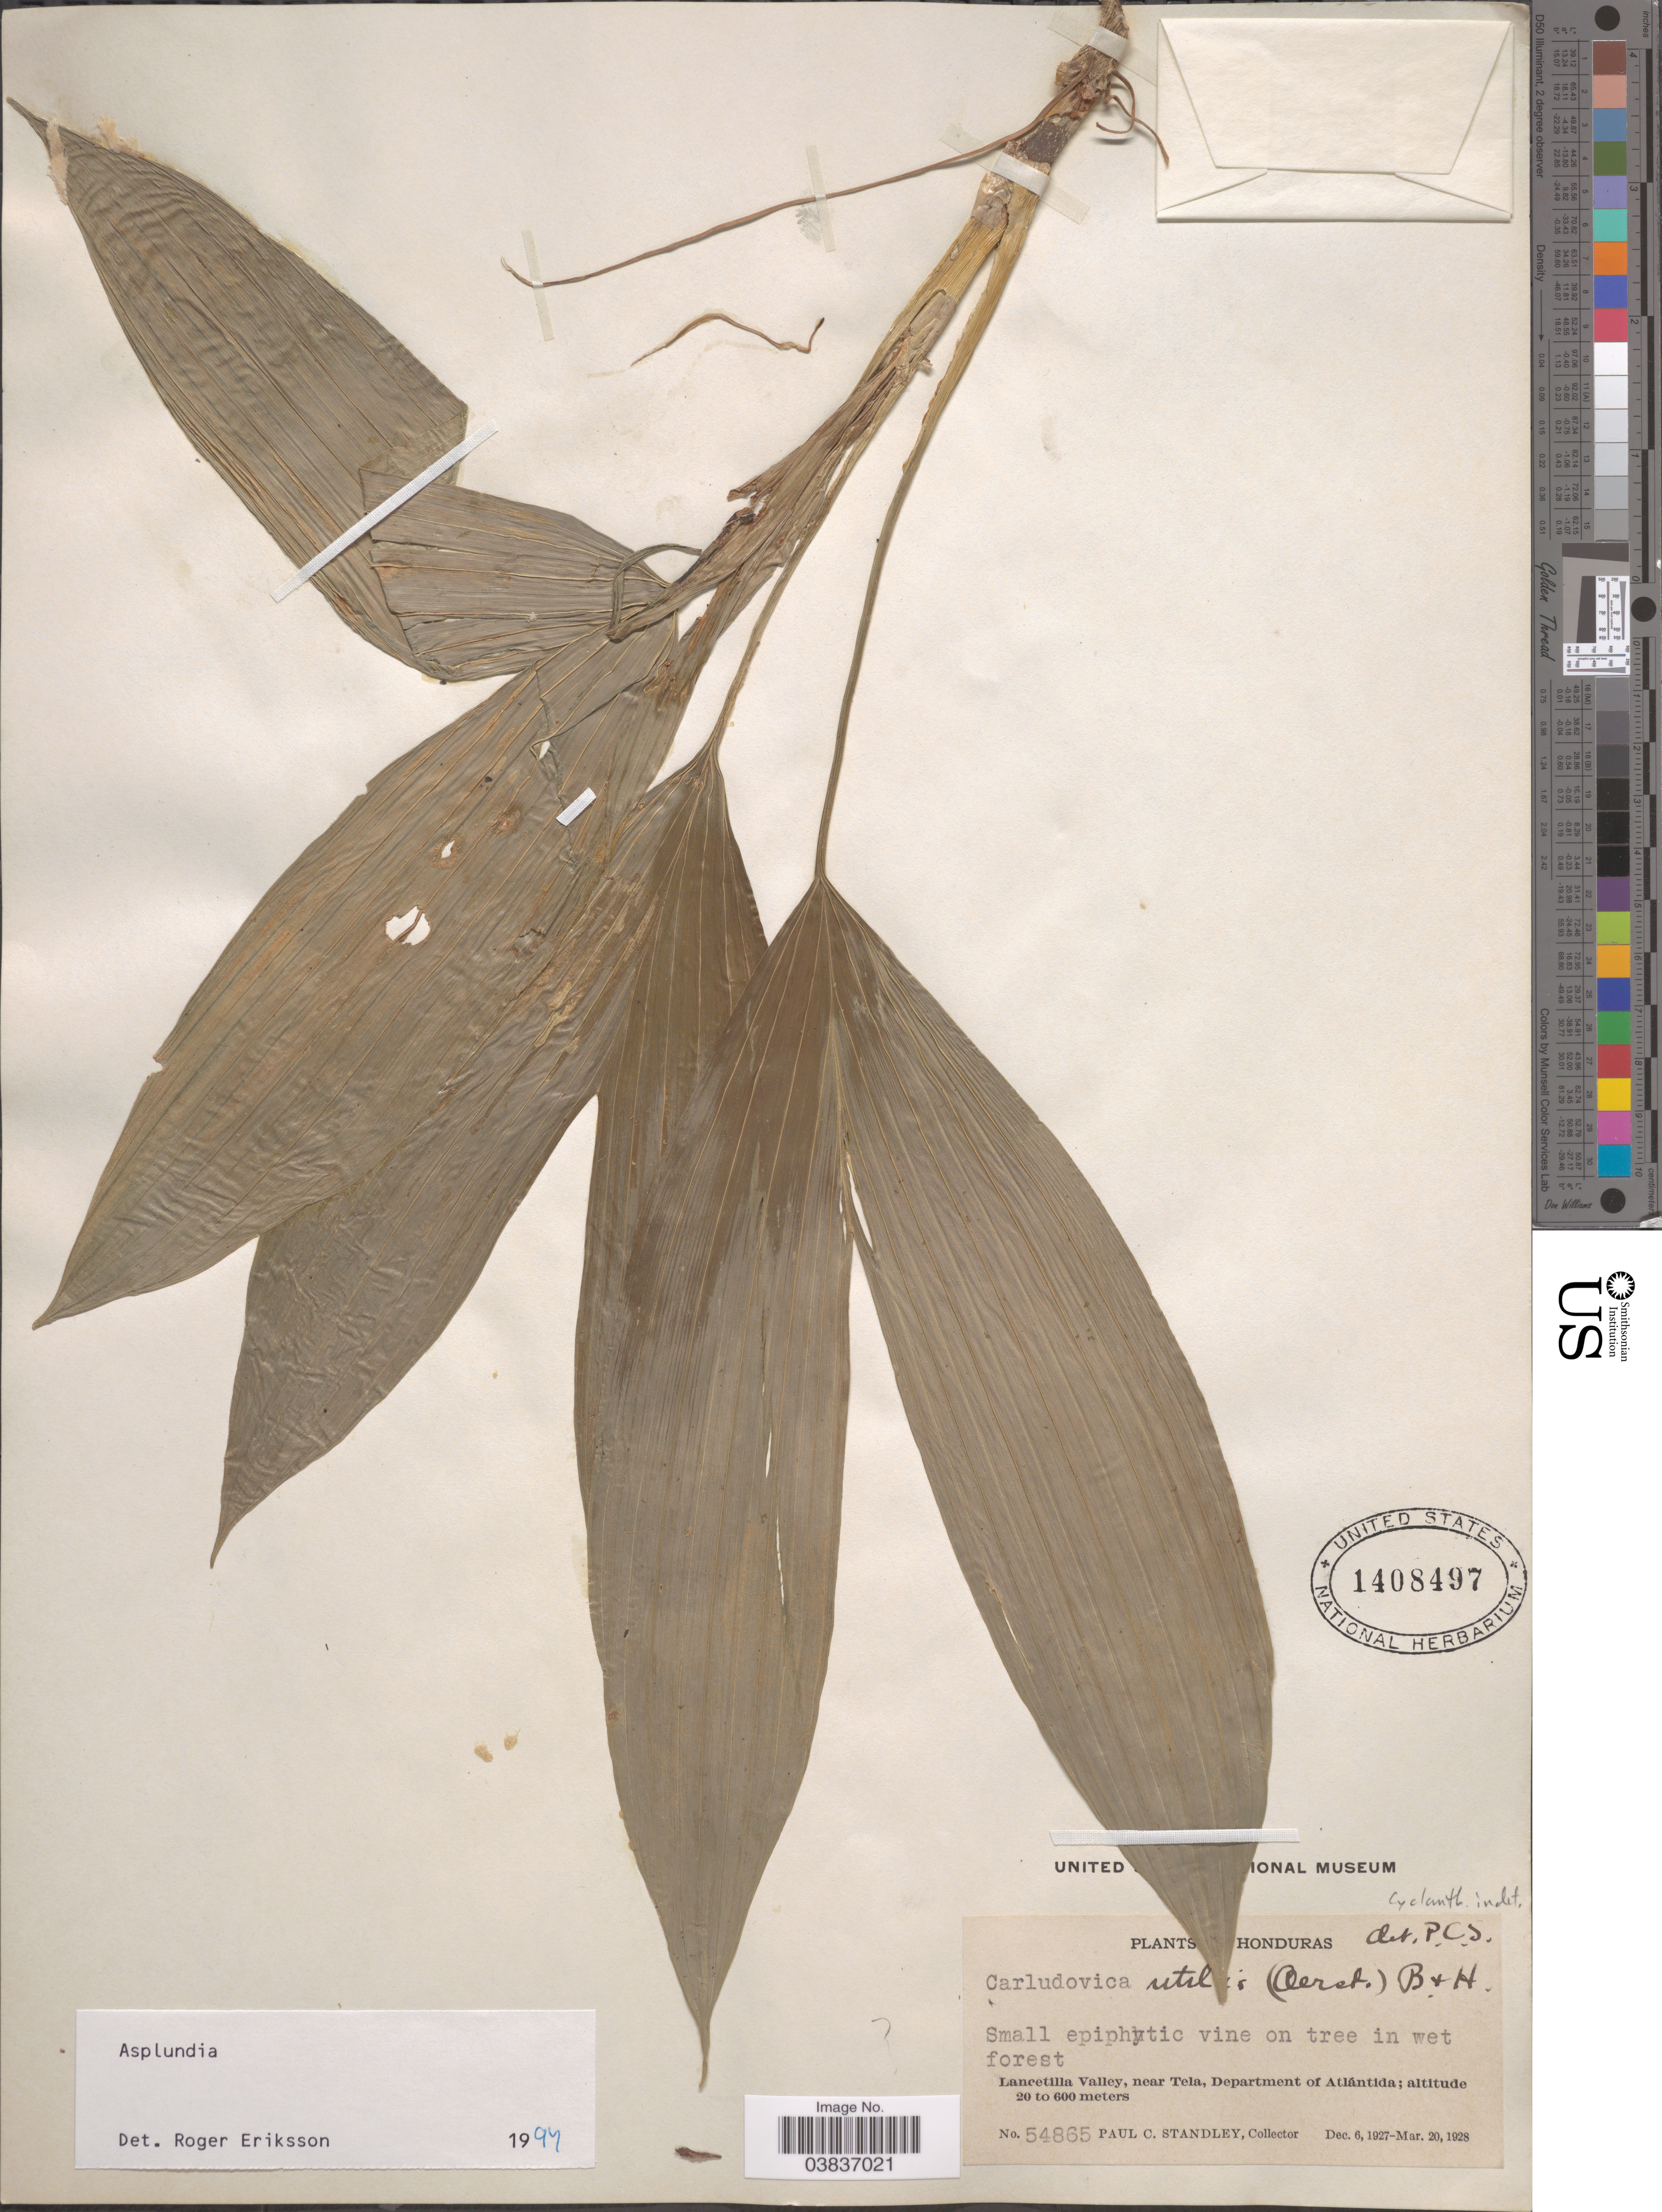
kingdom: Plantae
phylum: Tracheophyta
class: Liliopsida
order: Pandanales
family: Cyclanthaceae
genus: Asplundia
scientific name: Asplundia sp.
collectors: P. C. Standley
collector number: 54865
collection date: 1927-12-06/1928-03-20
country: Honduras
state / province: Atlantida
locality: Lancetilla Valley, near Tela, Department of Atlántida.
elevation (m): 20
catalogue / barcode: US 1408497